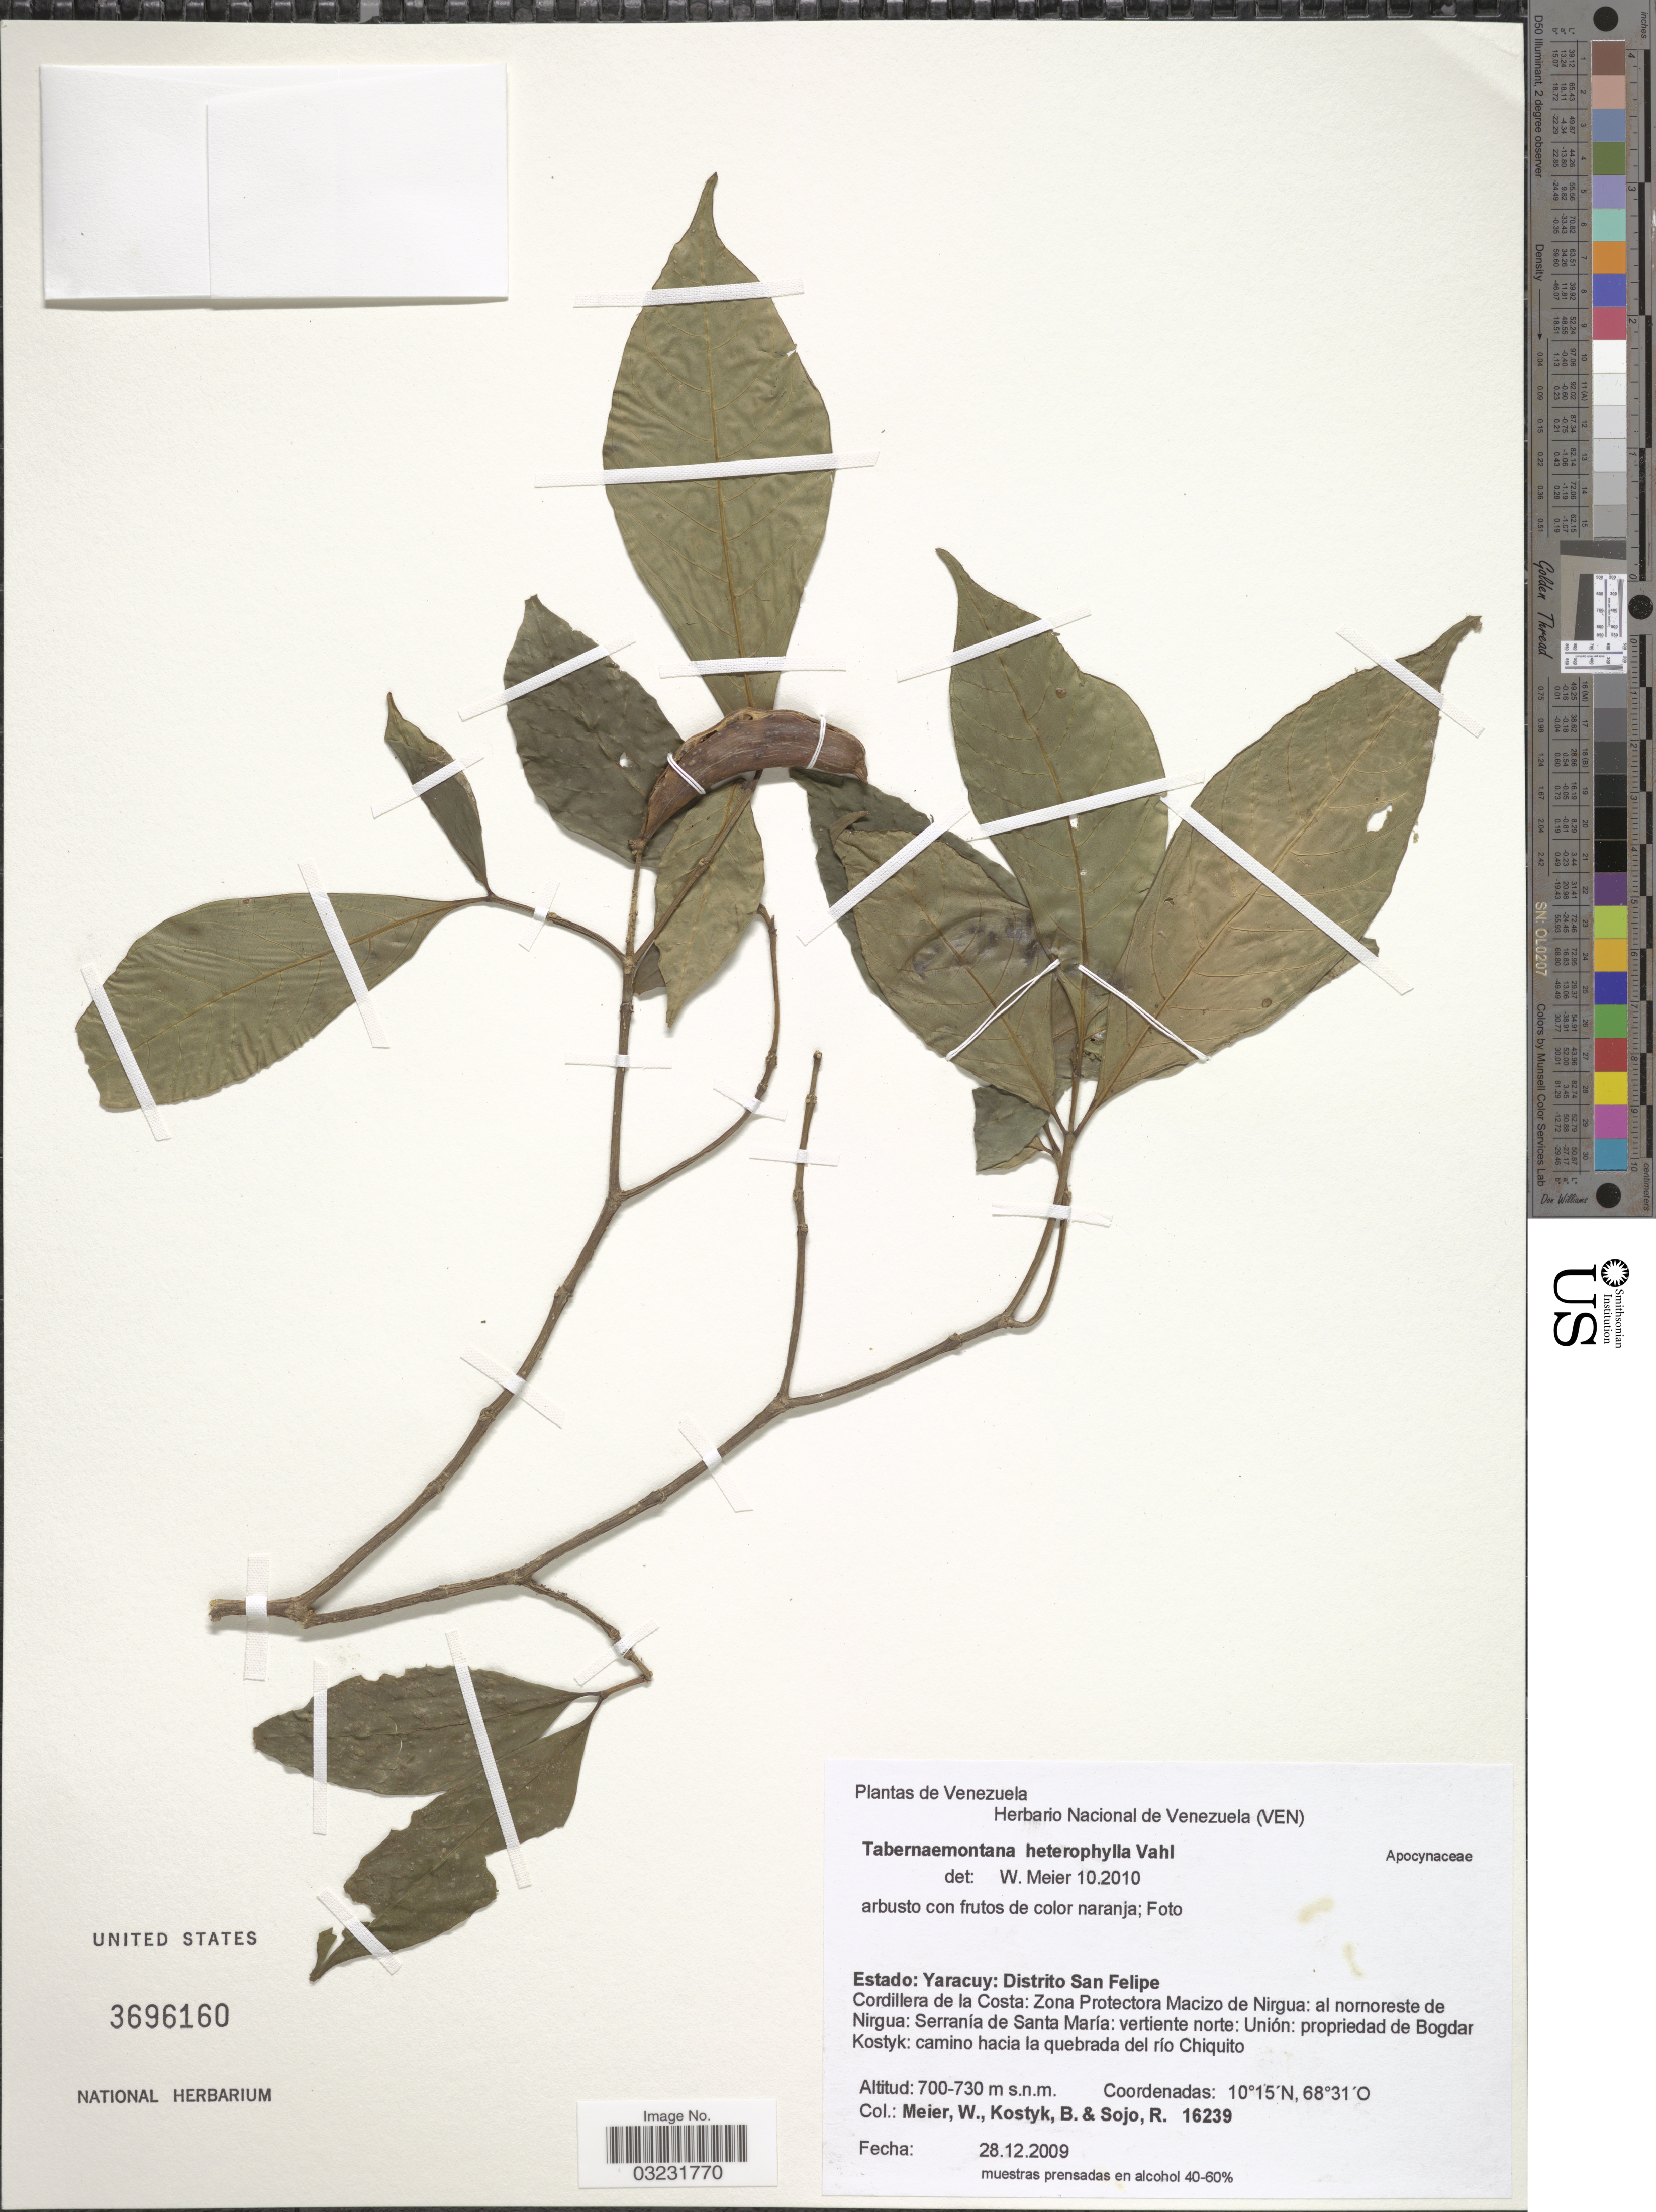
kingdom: Plantae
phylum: Tracheophyta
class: Magnoliopsida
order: Gentianales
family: Apocynaceae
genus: Tabernaemontana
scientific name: Tabernaemontana heterophylla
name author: Vahl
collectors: W. Meier, B. Kostyk & R. Sojo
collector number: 16239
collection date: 2009-12-28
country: Venezuela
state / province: Yaracuy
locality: Distrito San Felipe. Cordillera de la Costa: Zona Protectora Macizo de Nirgua: al nornoreste de Nirgua: Serranía de Santa María: vertiente norte: Unión: propriedad de Bogdar Kostyk: camino hacia la quebrada del río Chiquito.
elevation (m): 700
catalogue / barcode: US 3696160